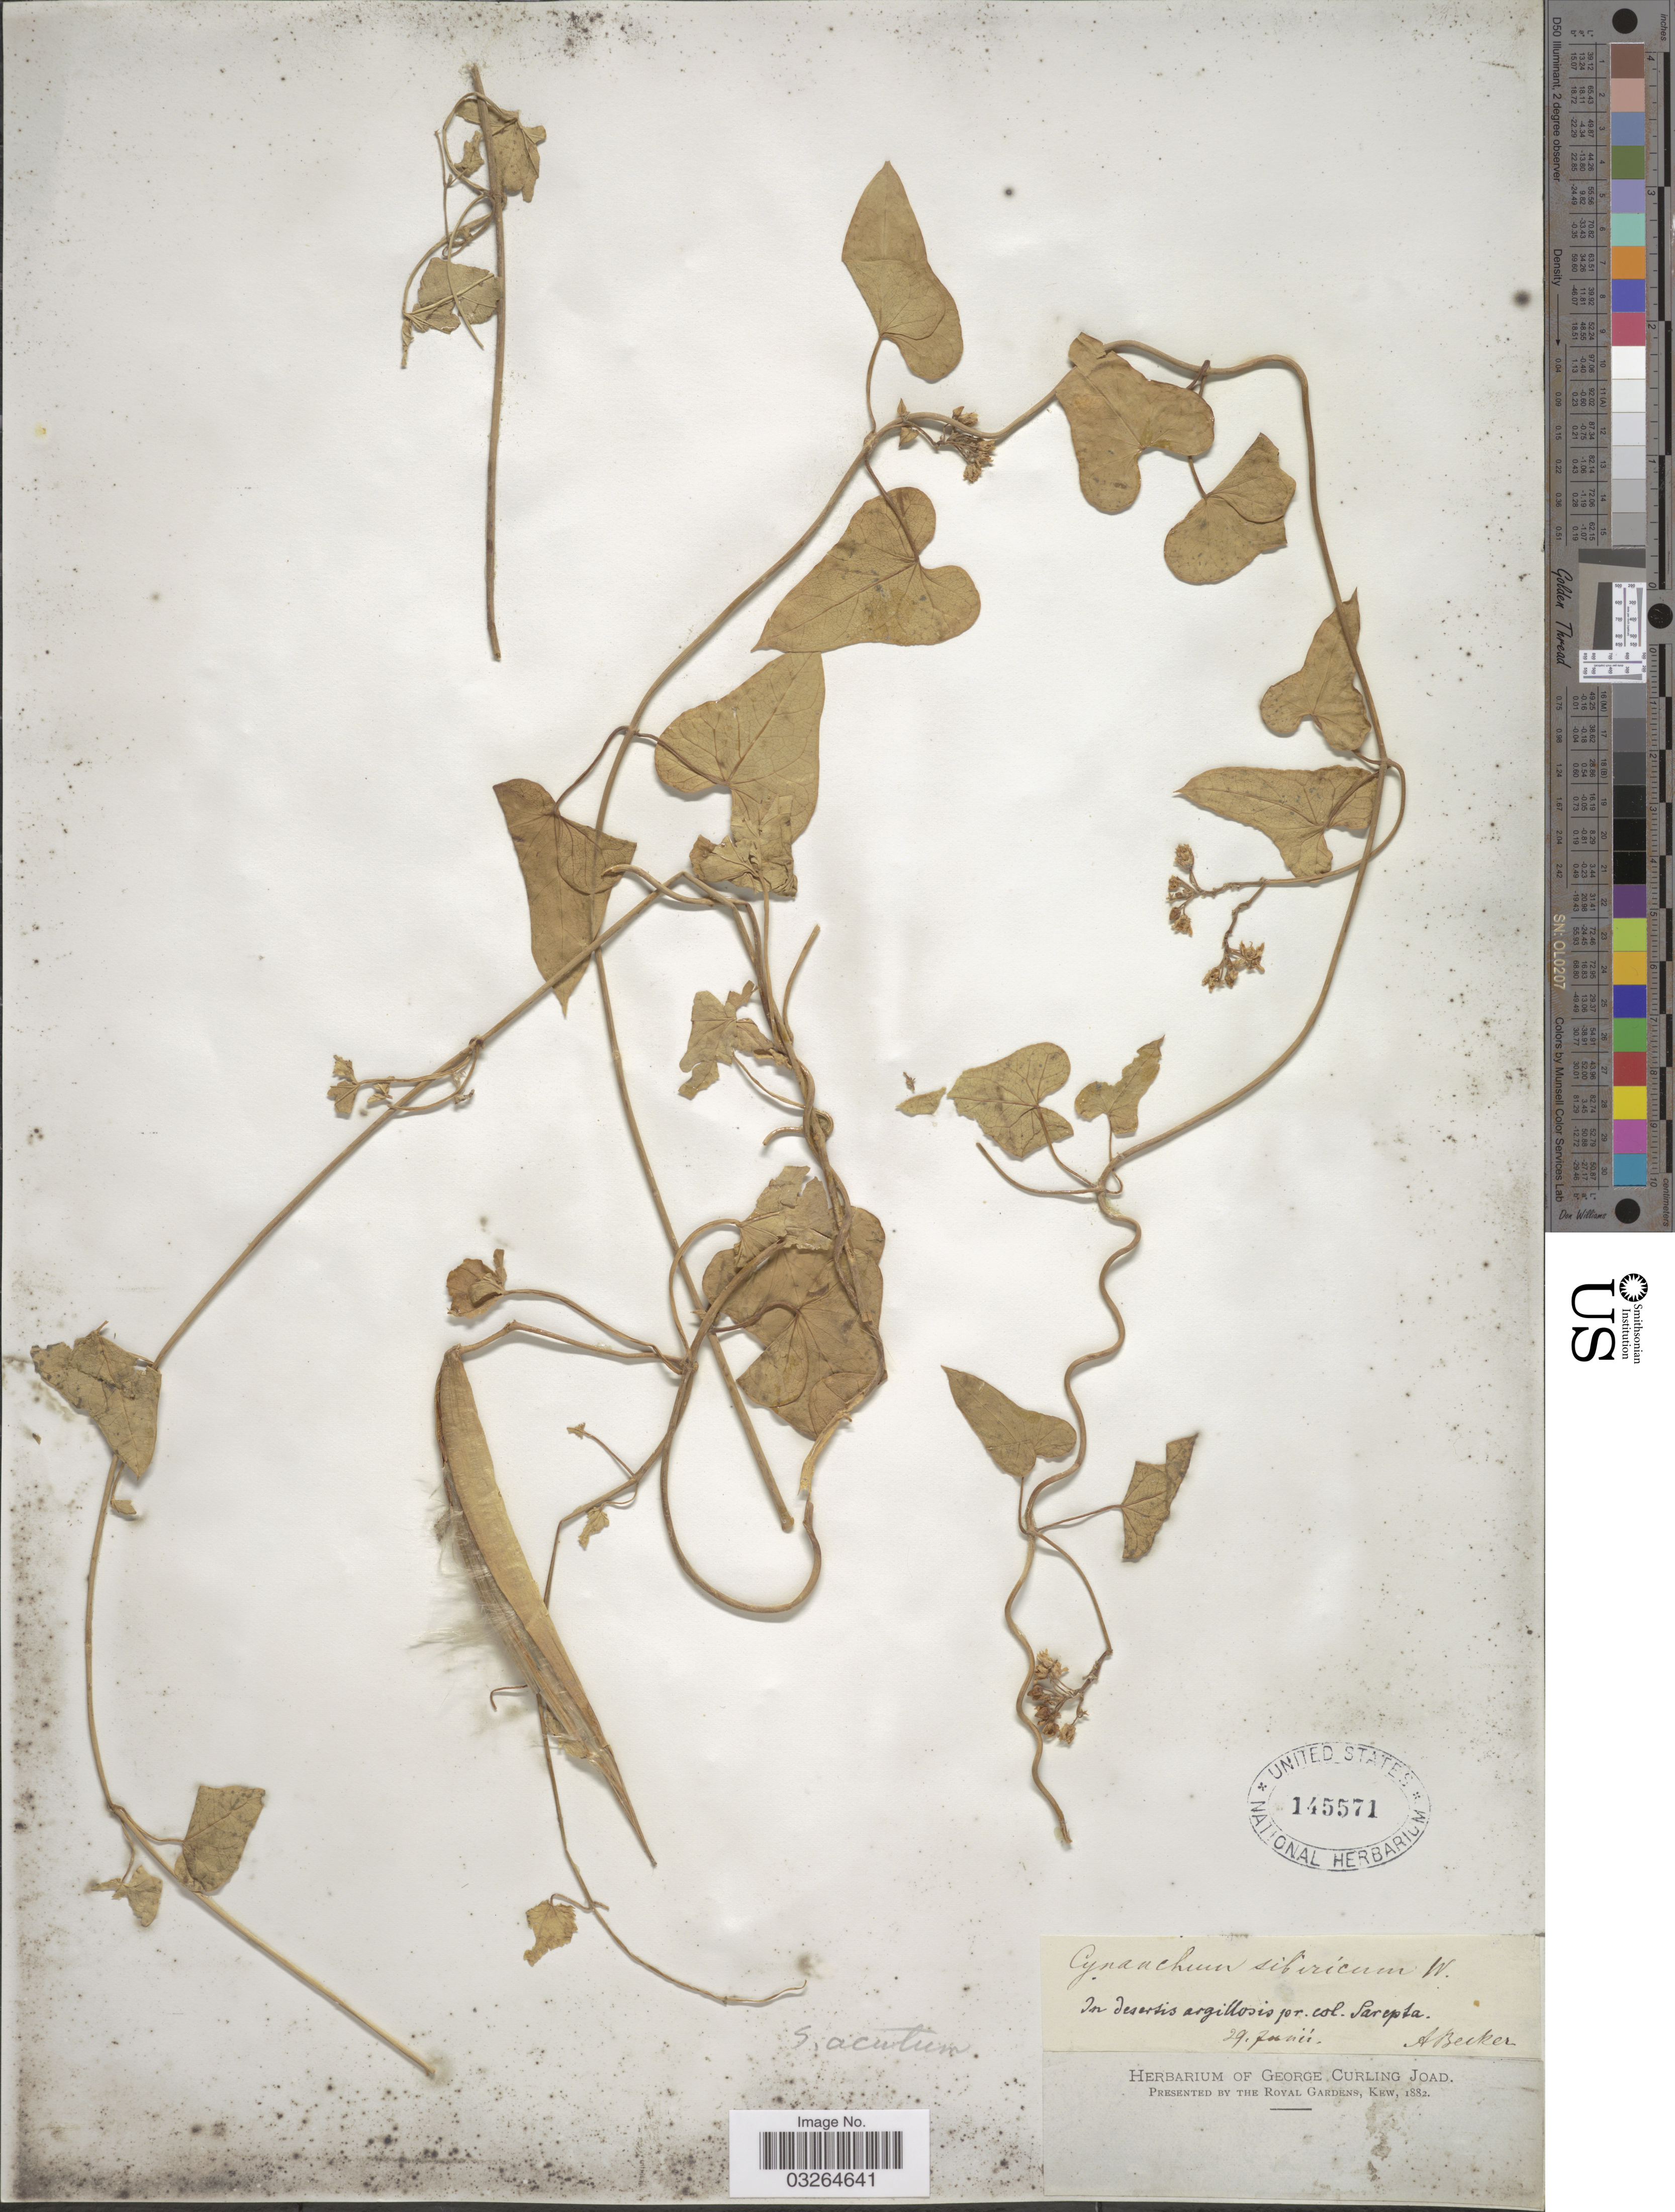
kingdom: Plantae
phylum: Tracheophyta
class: Magnoliopsida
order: Gentianales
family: Apocynaceae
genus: Cynanchum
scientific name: Cynanchum acutum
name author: L.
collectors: A. Becker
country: Russian Federation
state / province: Volgograd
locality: In desertis argillosis pr. col. Sarepta.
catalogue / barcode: US 145571